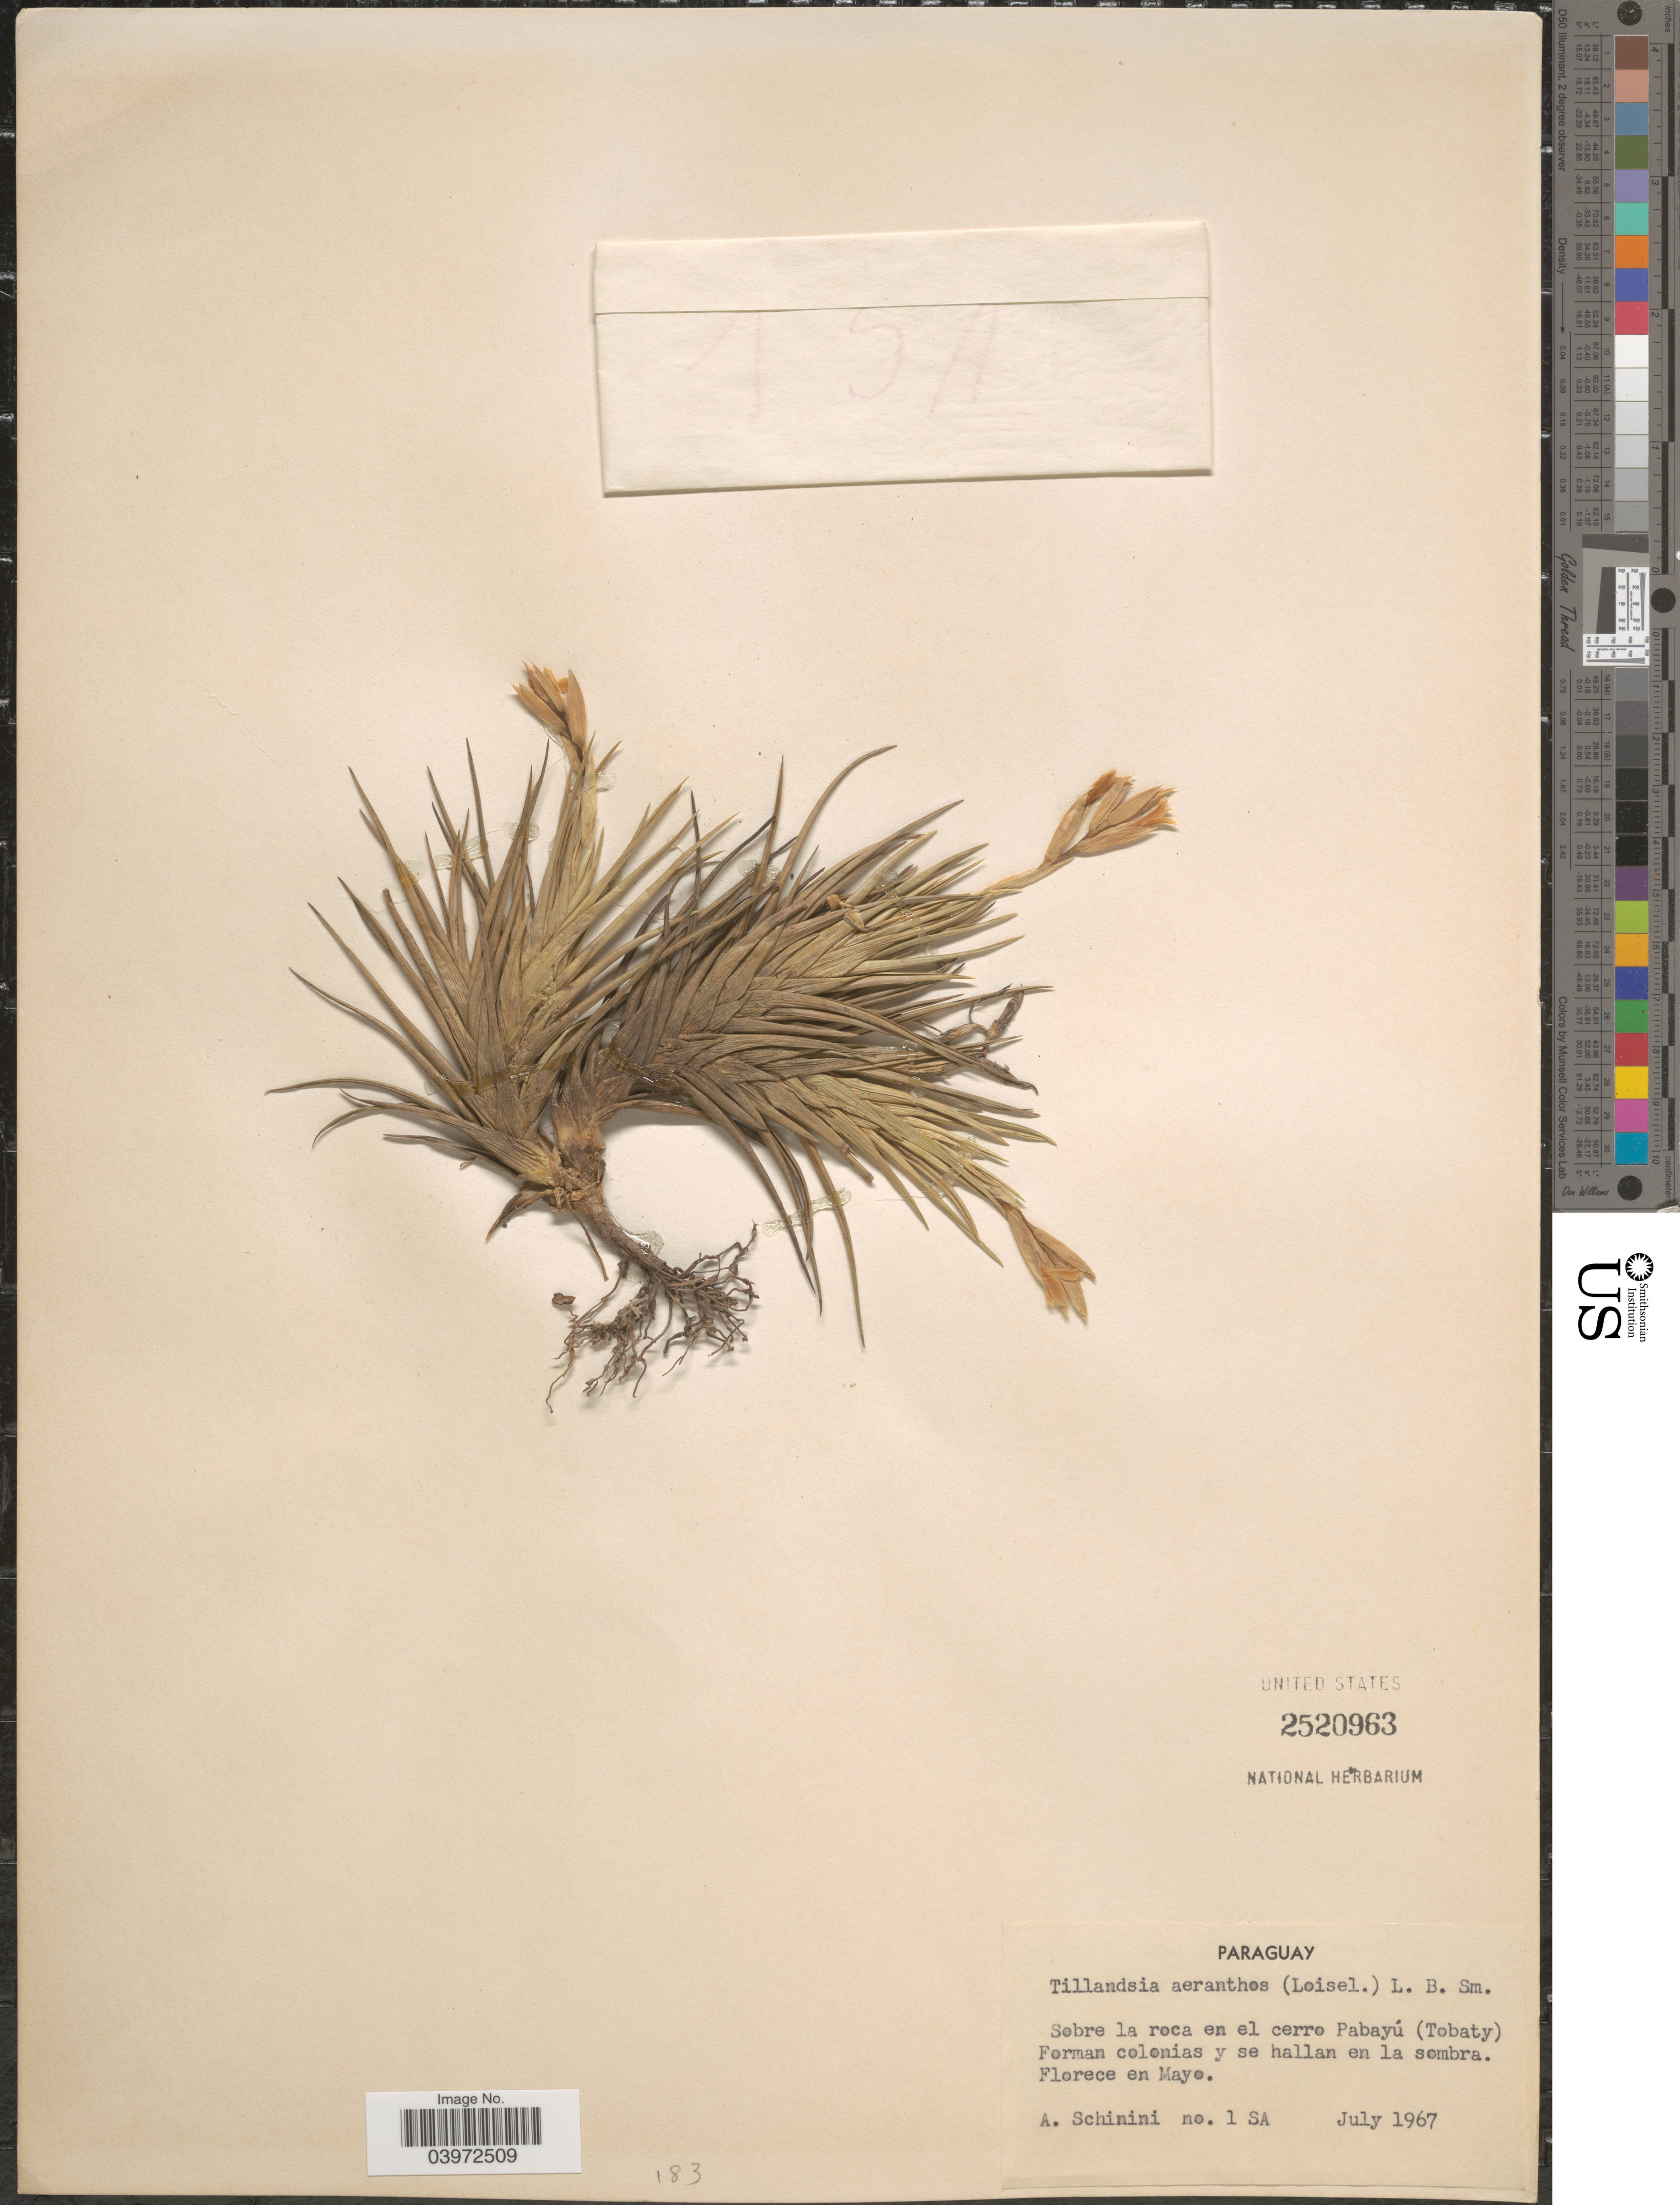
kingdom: Plantae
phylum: Tracheophyta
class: Liliopsida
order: Poales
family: Bromeliaceae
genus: Tillandsia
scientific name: Tillandsia aeranthos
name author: (Loisel.) L.B. Sm.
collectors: A. Schinini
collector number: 1 SA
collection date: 1967-07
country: Paraguay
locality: Sobre la roca en el cerro Pabayú (Tobaty).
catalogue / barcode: US 2520963